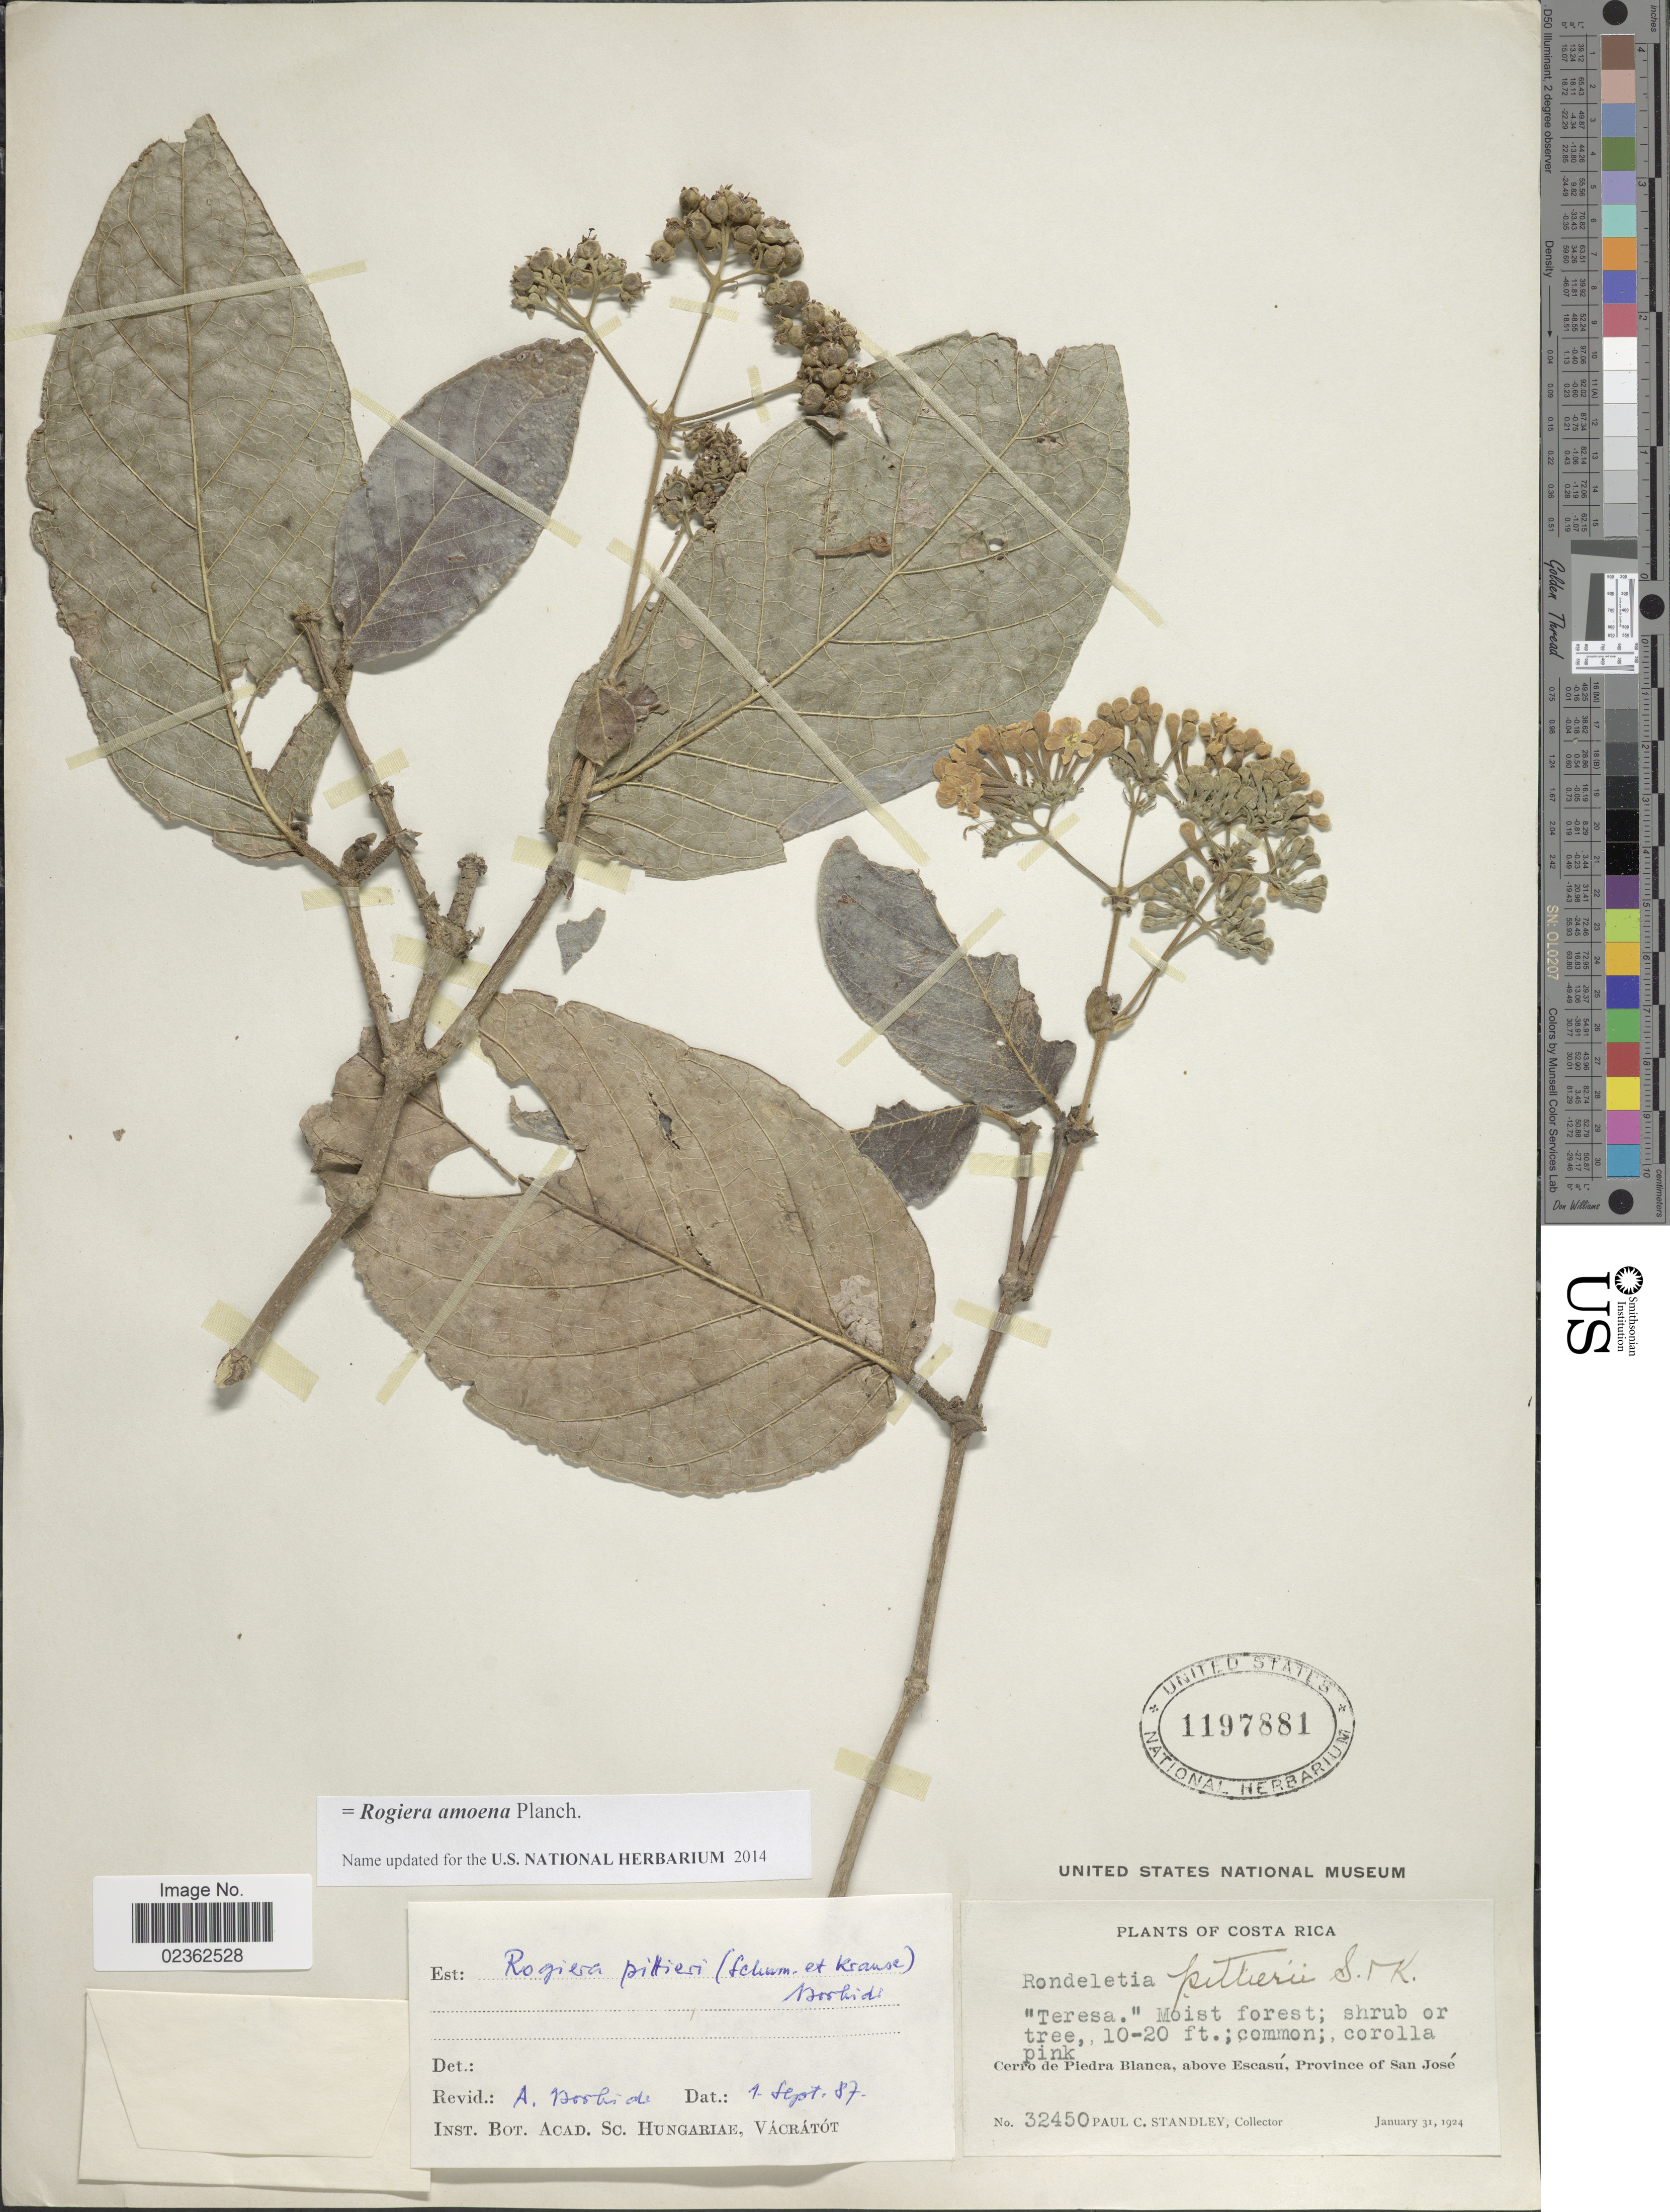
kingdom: Plantae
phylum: Tracheophyta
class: Magnoliopsida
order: Gentianales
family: Rubiaceae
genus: Rogiera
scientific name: Rogiera amoena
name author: Planch.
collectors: W. R. Maxon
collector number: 32450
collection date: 1924-01-31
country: Costa Rica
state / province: San José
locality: Cerro de Piedra Blanca, above Escasu.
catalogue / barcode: US 1197881